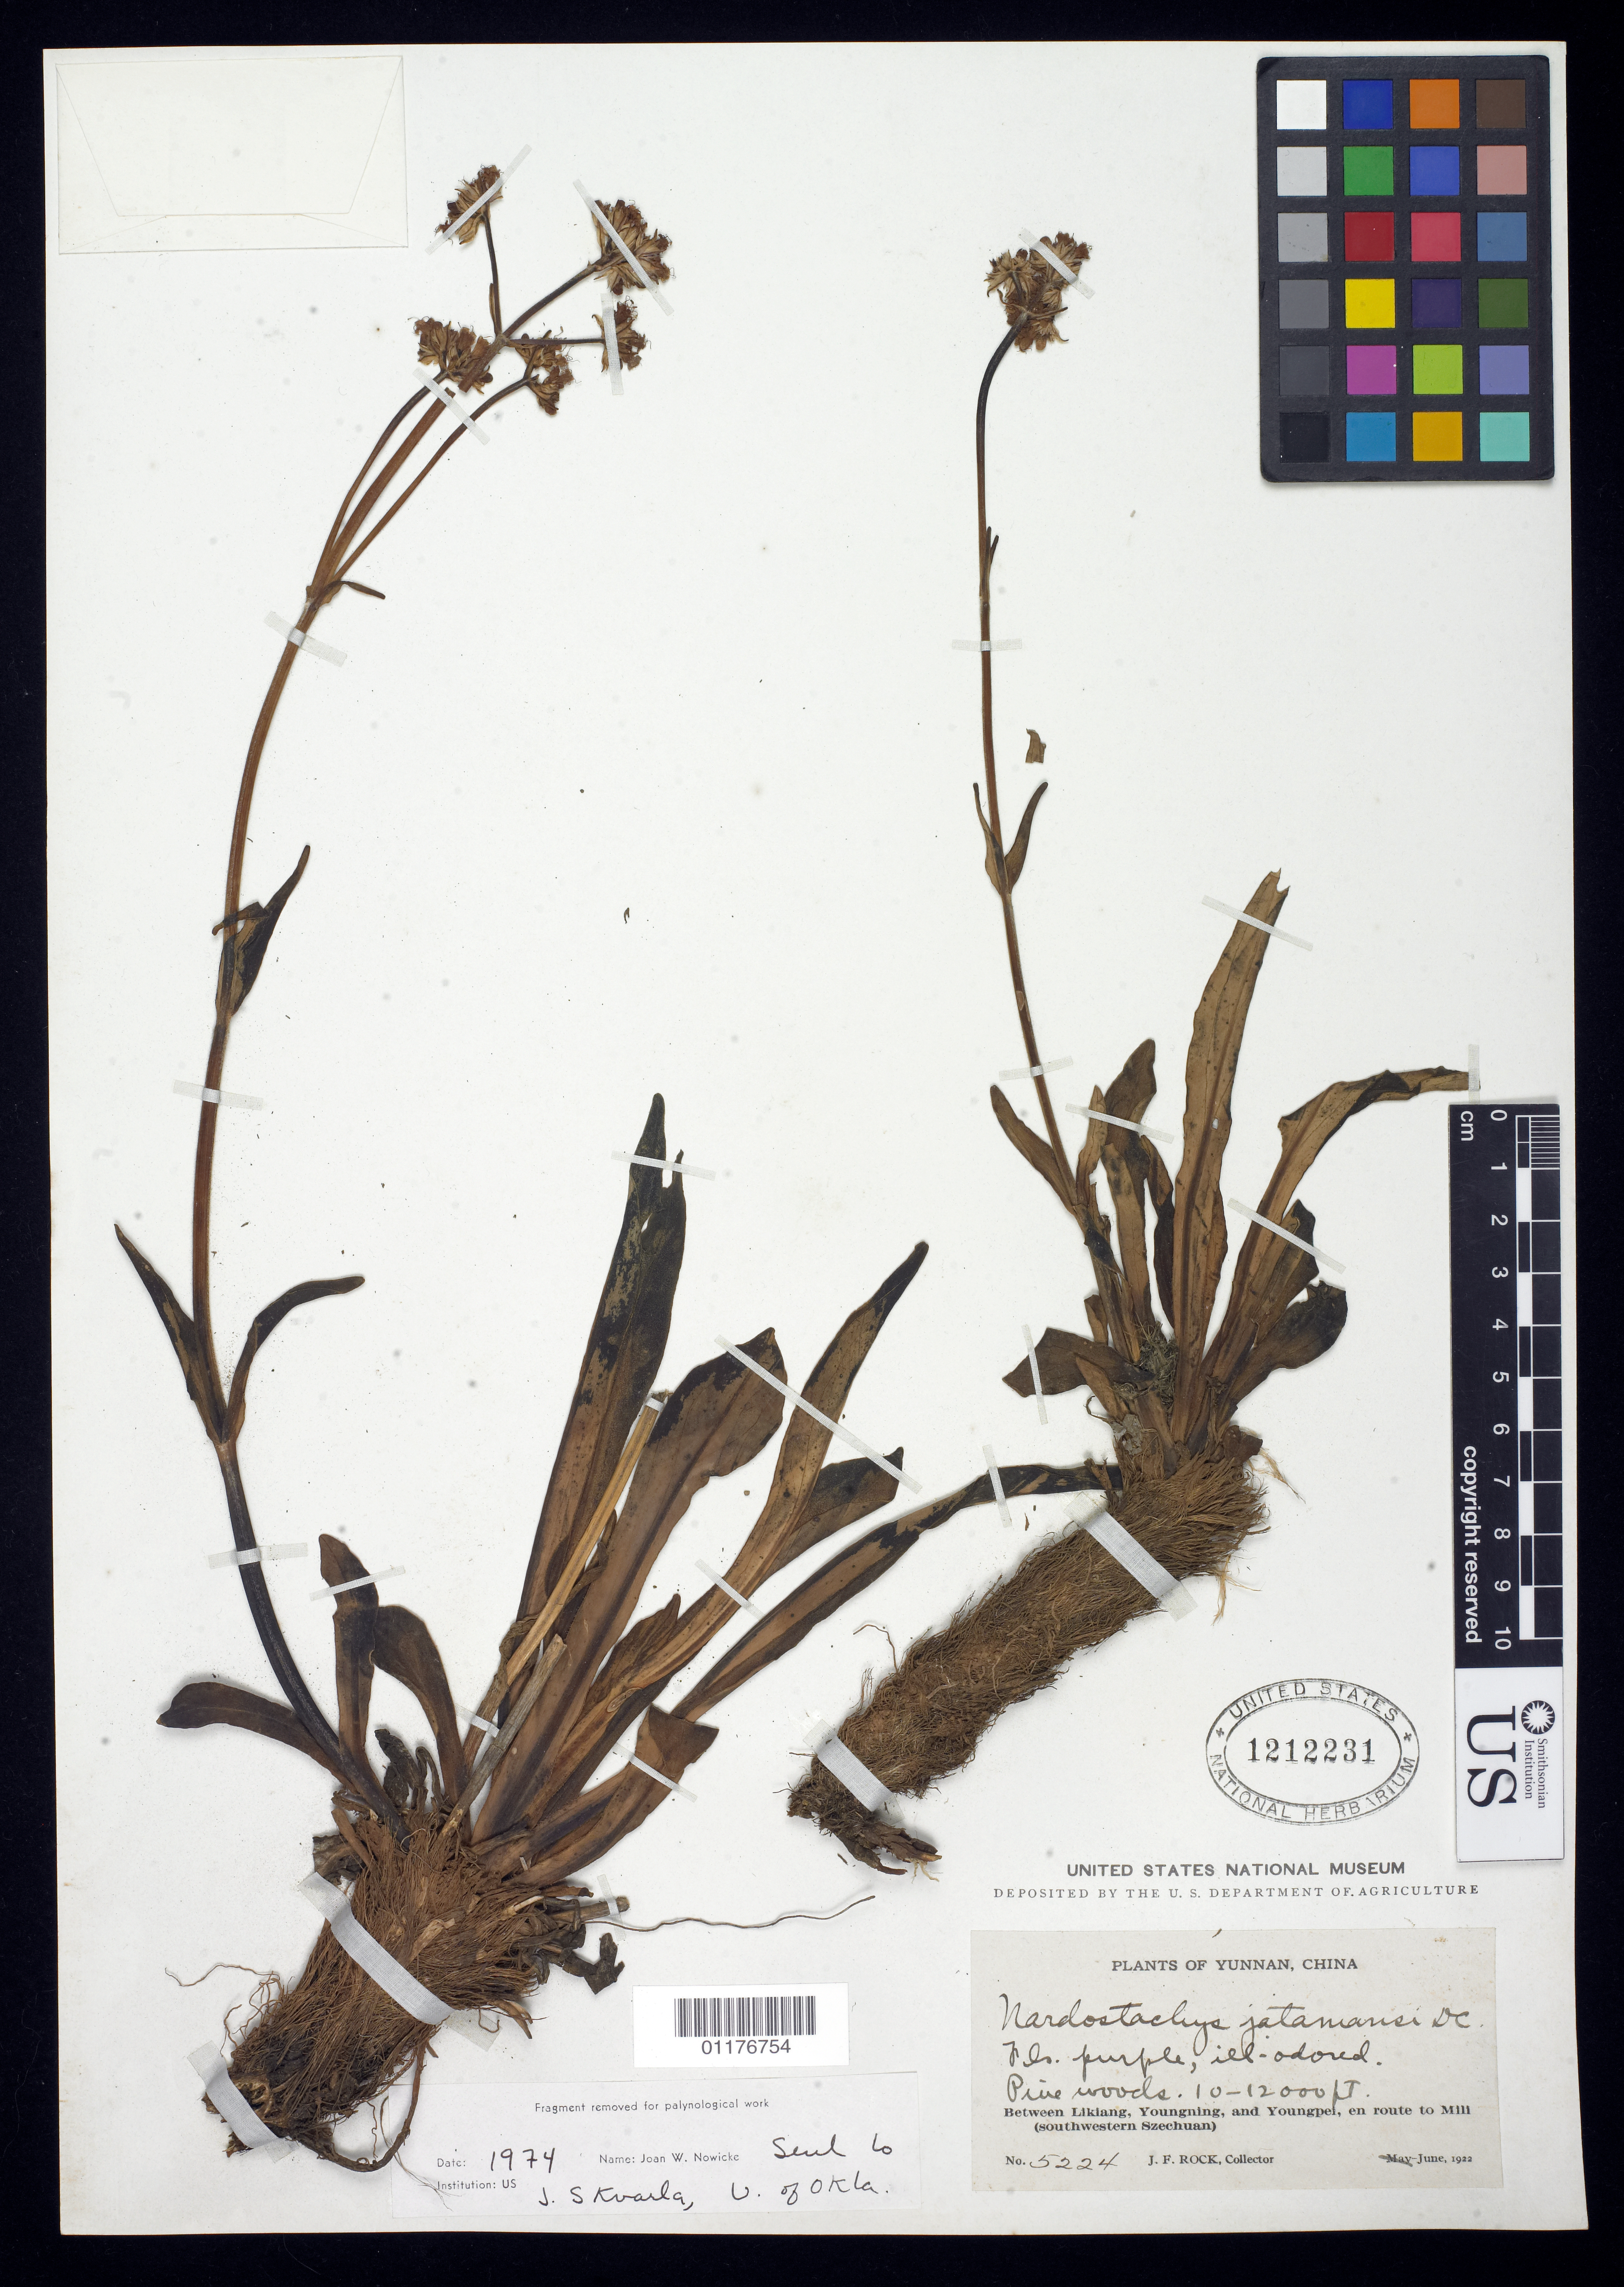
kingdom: Plantae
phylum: Tracheophyta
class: Magnoliopsida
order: Dipsacales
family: Caprifoliaceae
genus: Nardostachys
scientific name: Nardostachys jatamansi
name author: (D. Don) DC.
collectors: J. F. Rock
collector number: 5224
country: China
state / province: Sichuan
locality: Between Likiang, Youngning and Youngpei, in route to Mill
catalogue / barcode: US 1212231